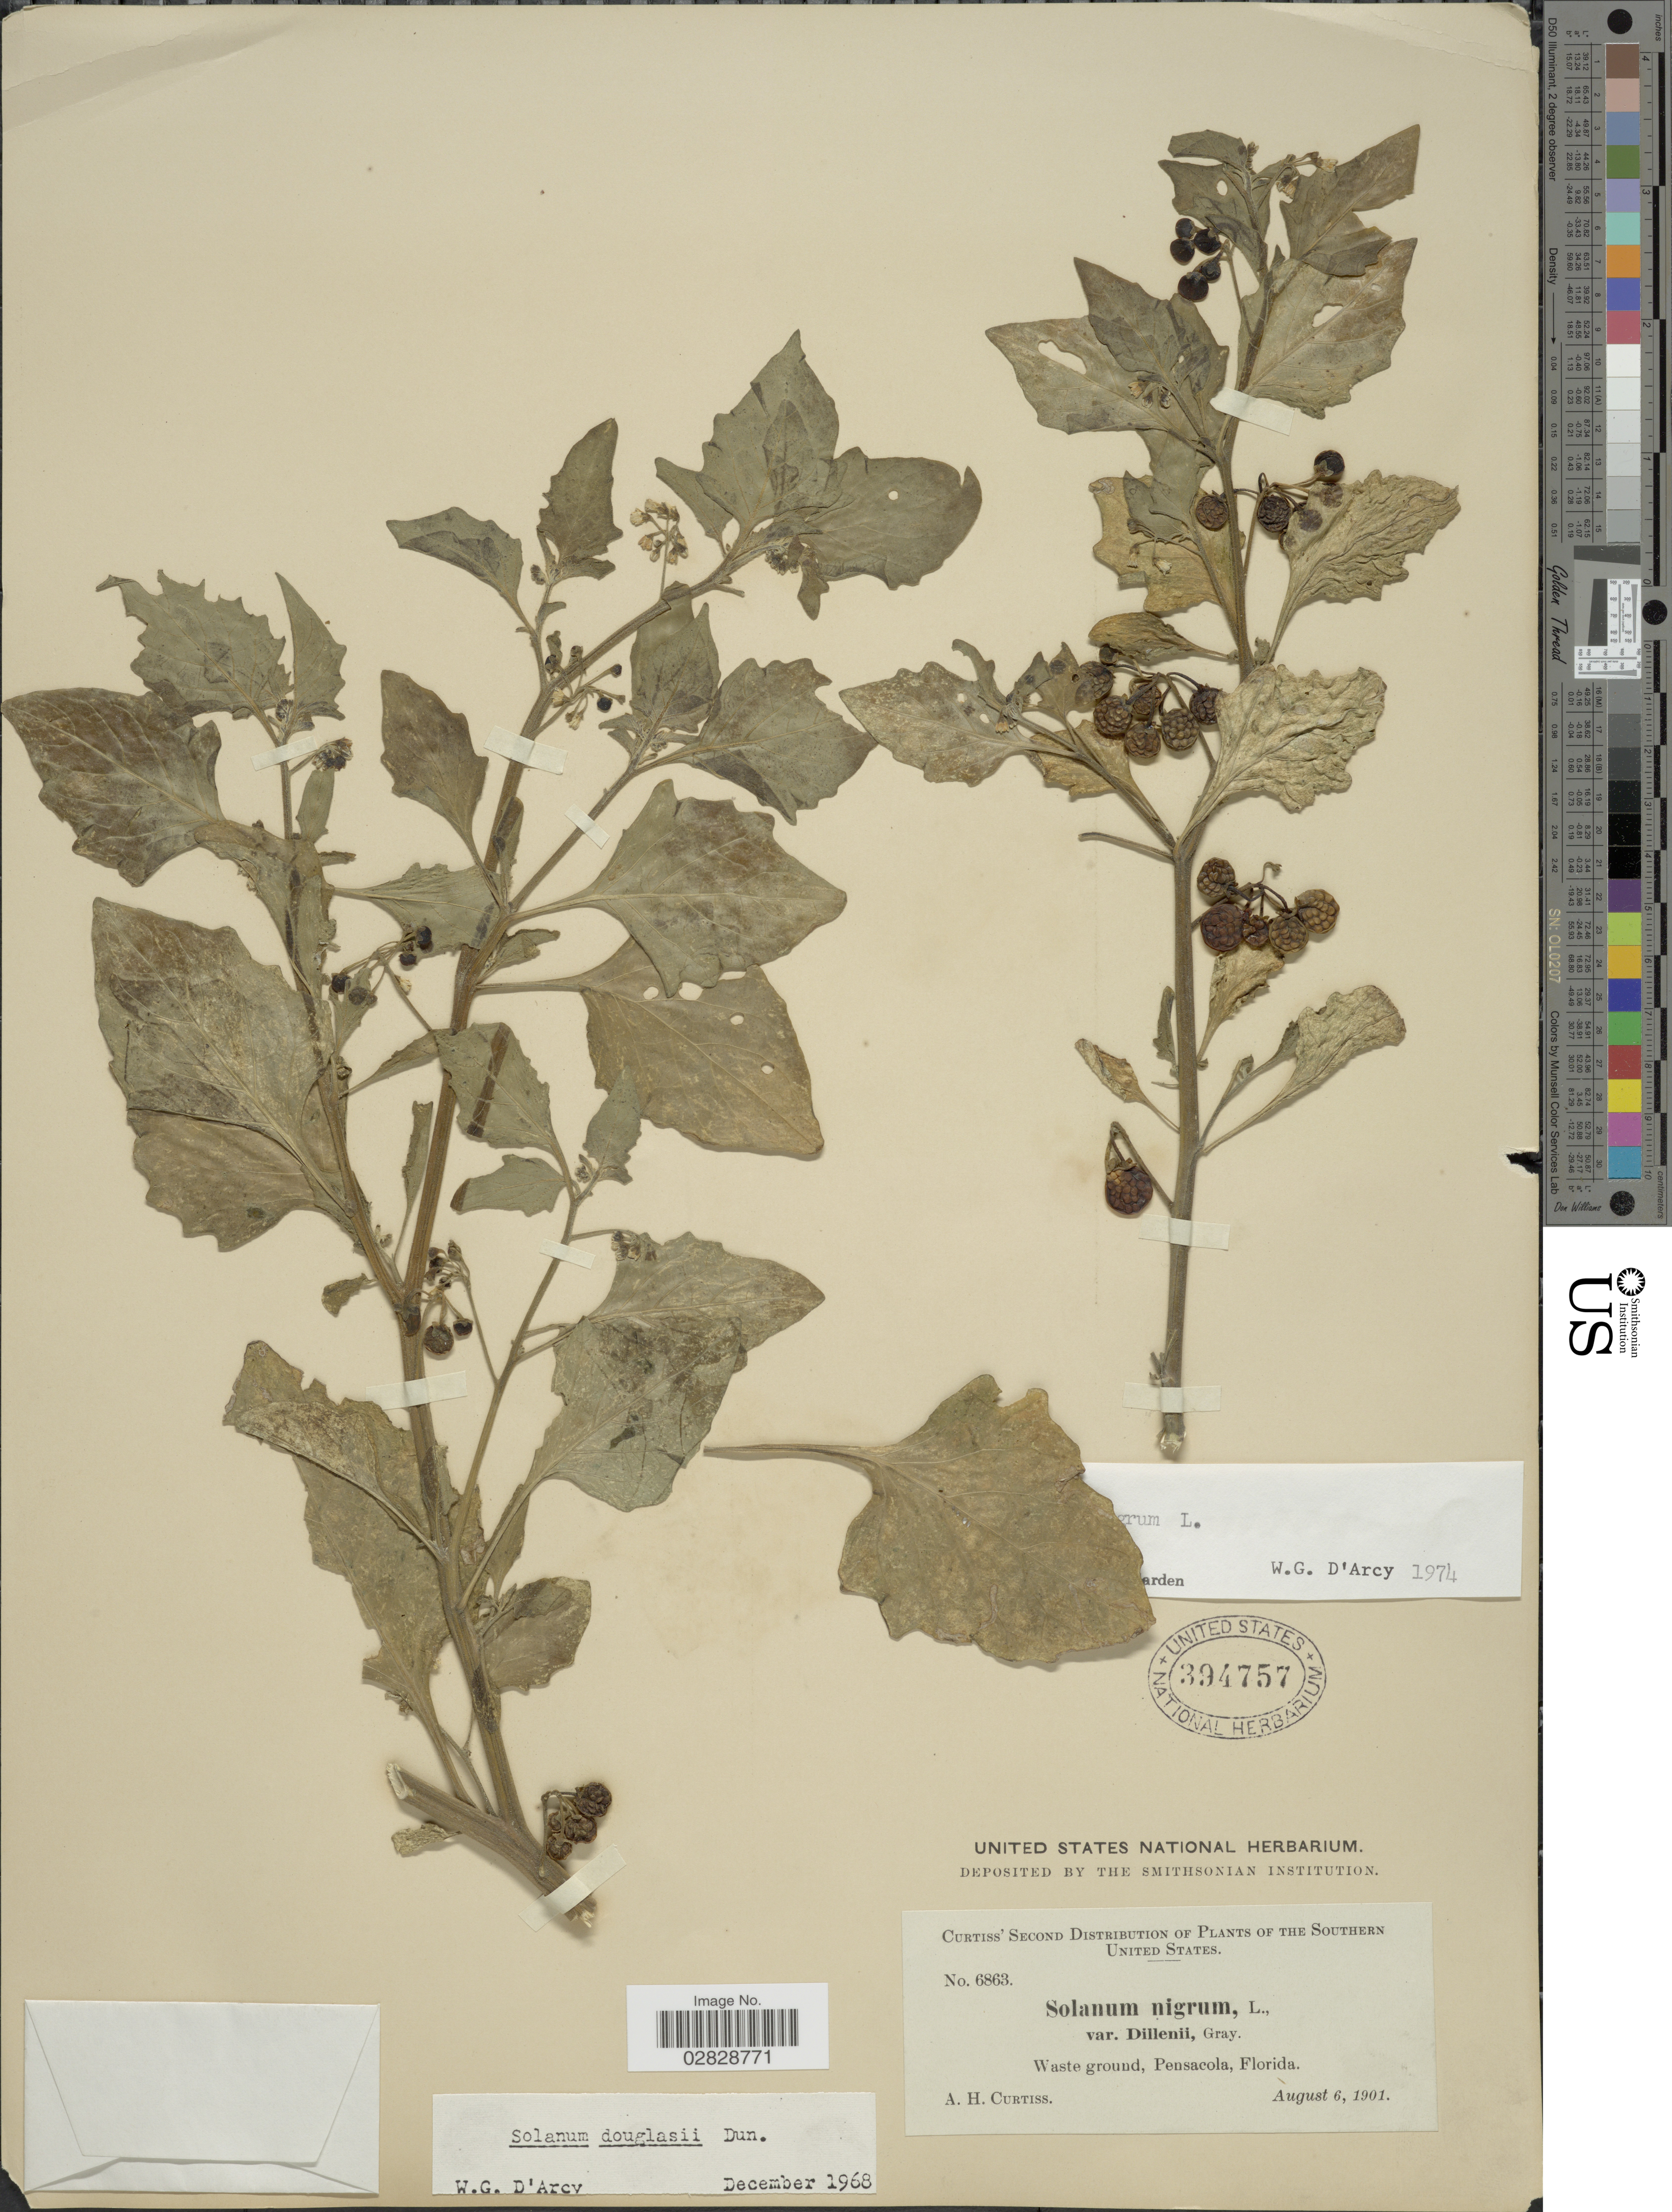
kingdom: Plantae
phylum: Tracheophyta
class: Magnoliopsida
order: Solanales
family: Solanaceae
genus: Solanum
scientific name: Solanum nigrum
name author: L.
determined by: D'Arcy, W. G.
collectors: A. H. Curtiss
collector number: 6863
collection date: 1901-08-06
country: United States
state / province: Florida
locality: Southern United States, Pensacola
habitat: waste ground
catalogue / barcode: US 394757